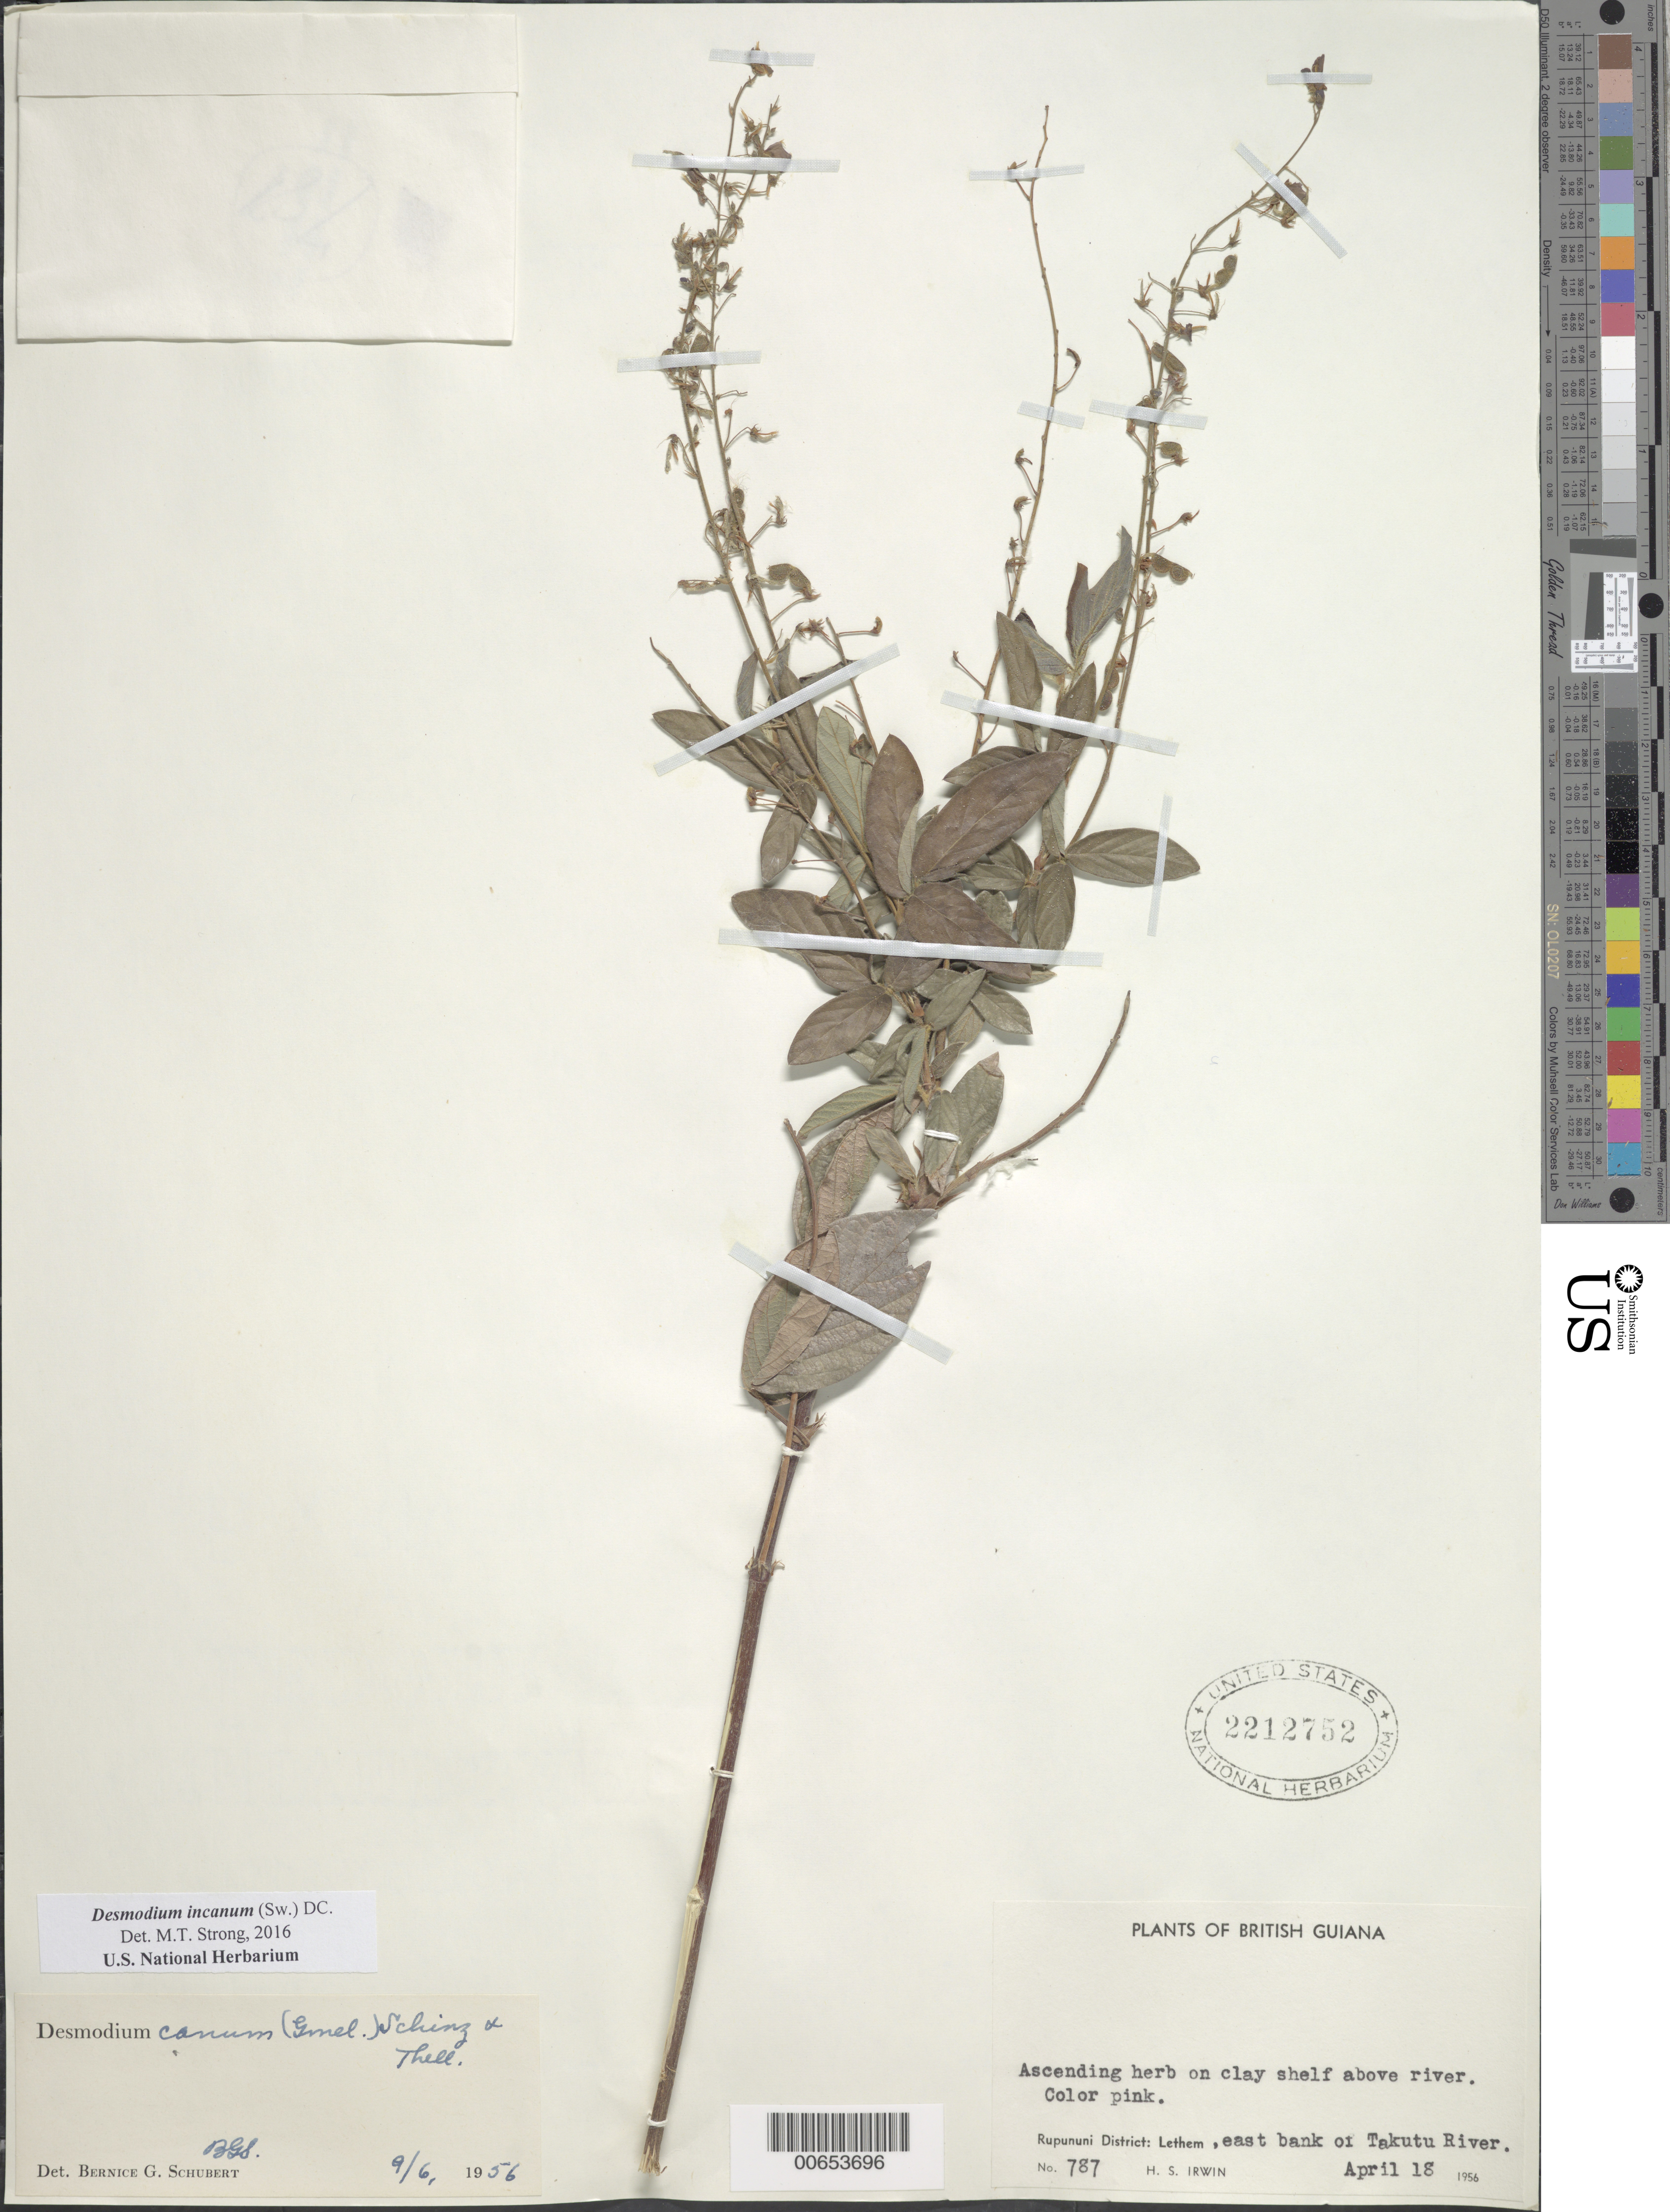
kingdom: Plantae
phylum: Tracheophyta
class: Magnoliopsida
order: Fabales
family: Fabaceae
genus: Desmodium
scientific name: Desmodium incanum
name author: (Sw.) DC.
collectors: H. Irwin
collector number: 787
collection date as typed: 18-Apr-56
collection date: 1956-04-18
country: Guyana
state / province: U. Takutu-U. Essequibo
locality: Rupununi Dist., Lethem, E bank of Takutu River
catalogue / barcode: US 2212752